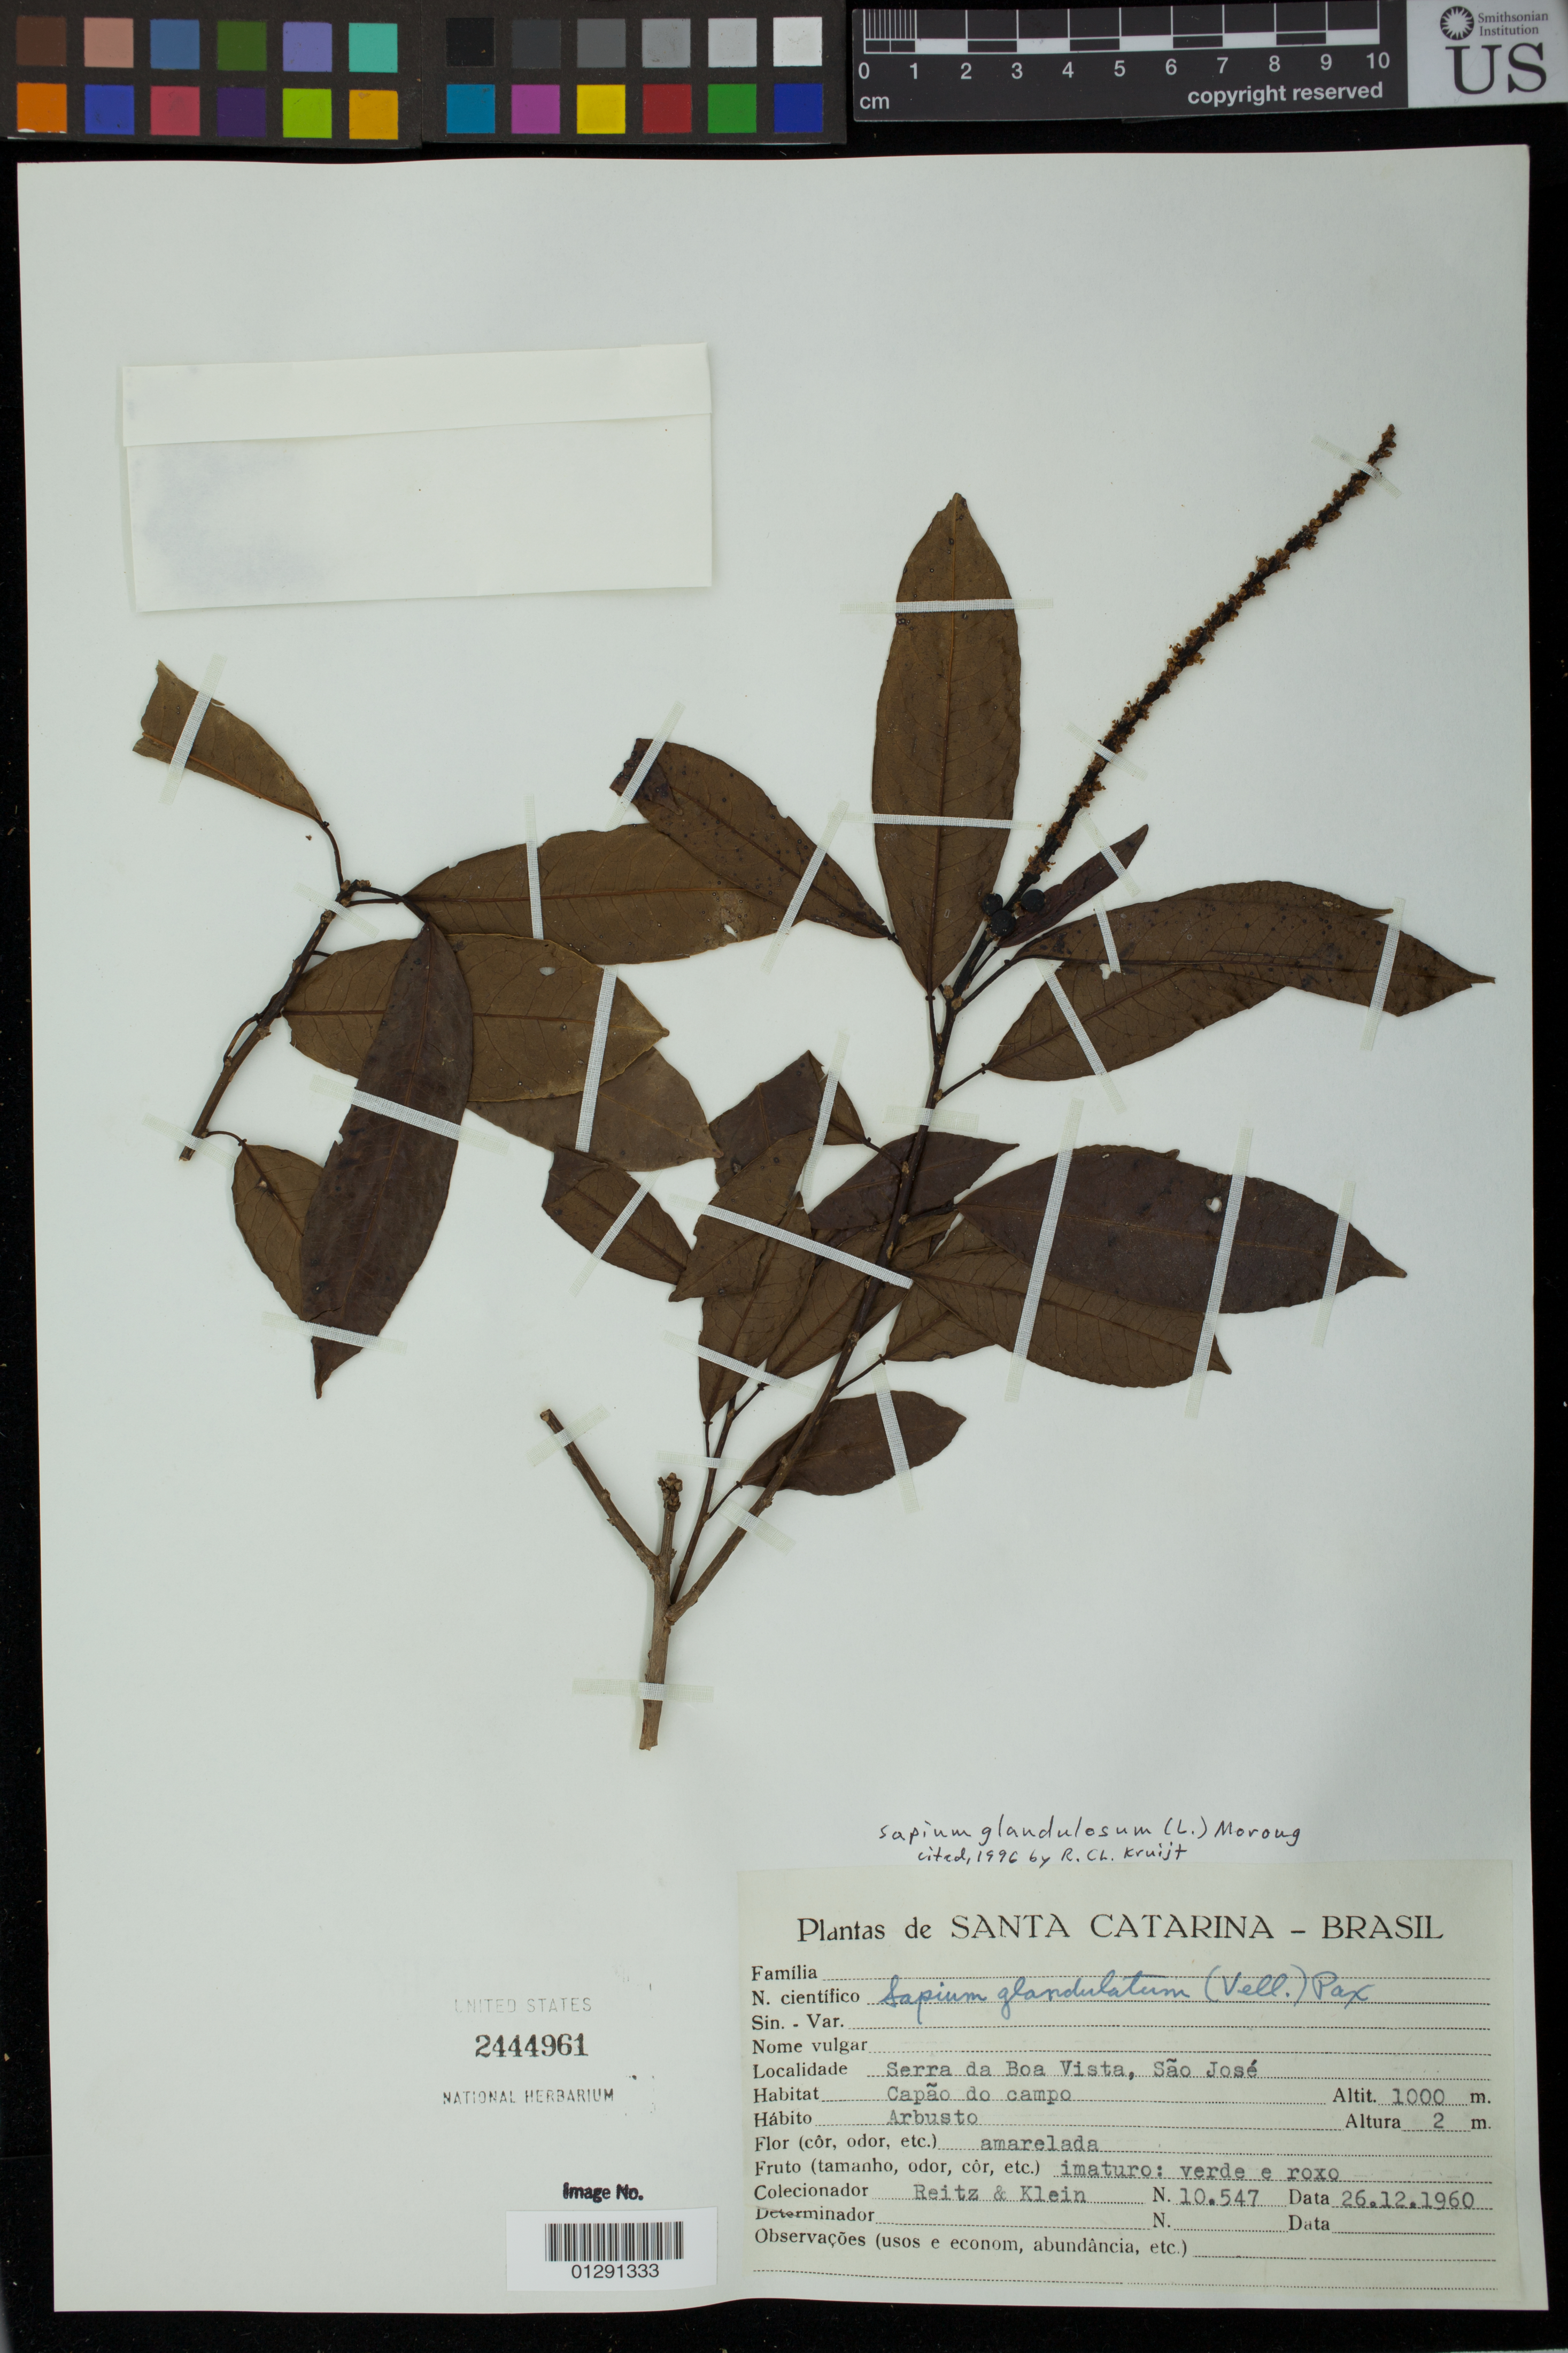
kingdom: Plantae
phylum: Tracheophyta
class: Magnoliopsida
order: Malpighiales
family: Euphorbiaceae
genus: Sapium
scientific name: Sapium glandulatum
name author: (Vell.) Pax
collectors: -- Reitz & Klein, --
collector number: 10547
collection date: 1960-12-26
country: Brazil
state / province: Santa Catarina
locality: Serra da Boa Vista, Sao Jose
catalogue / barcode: US 2444961